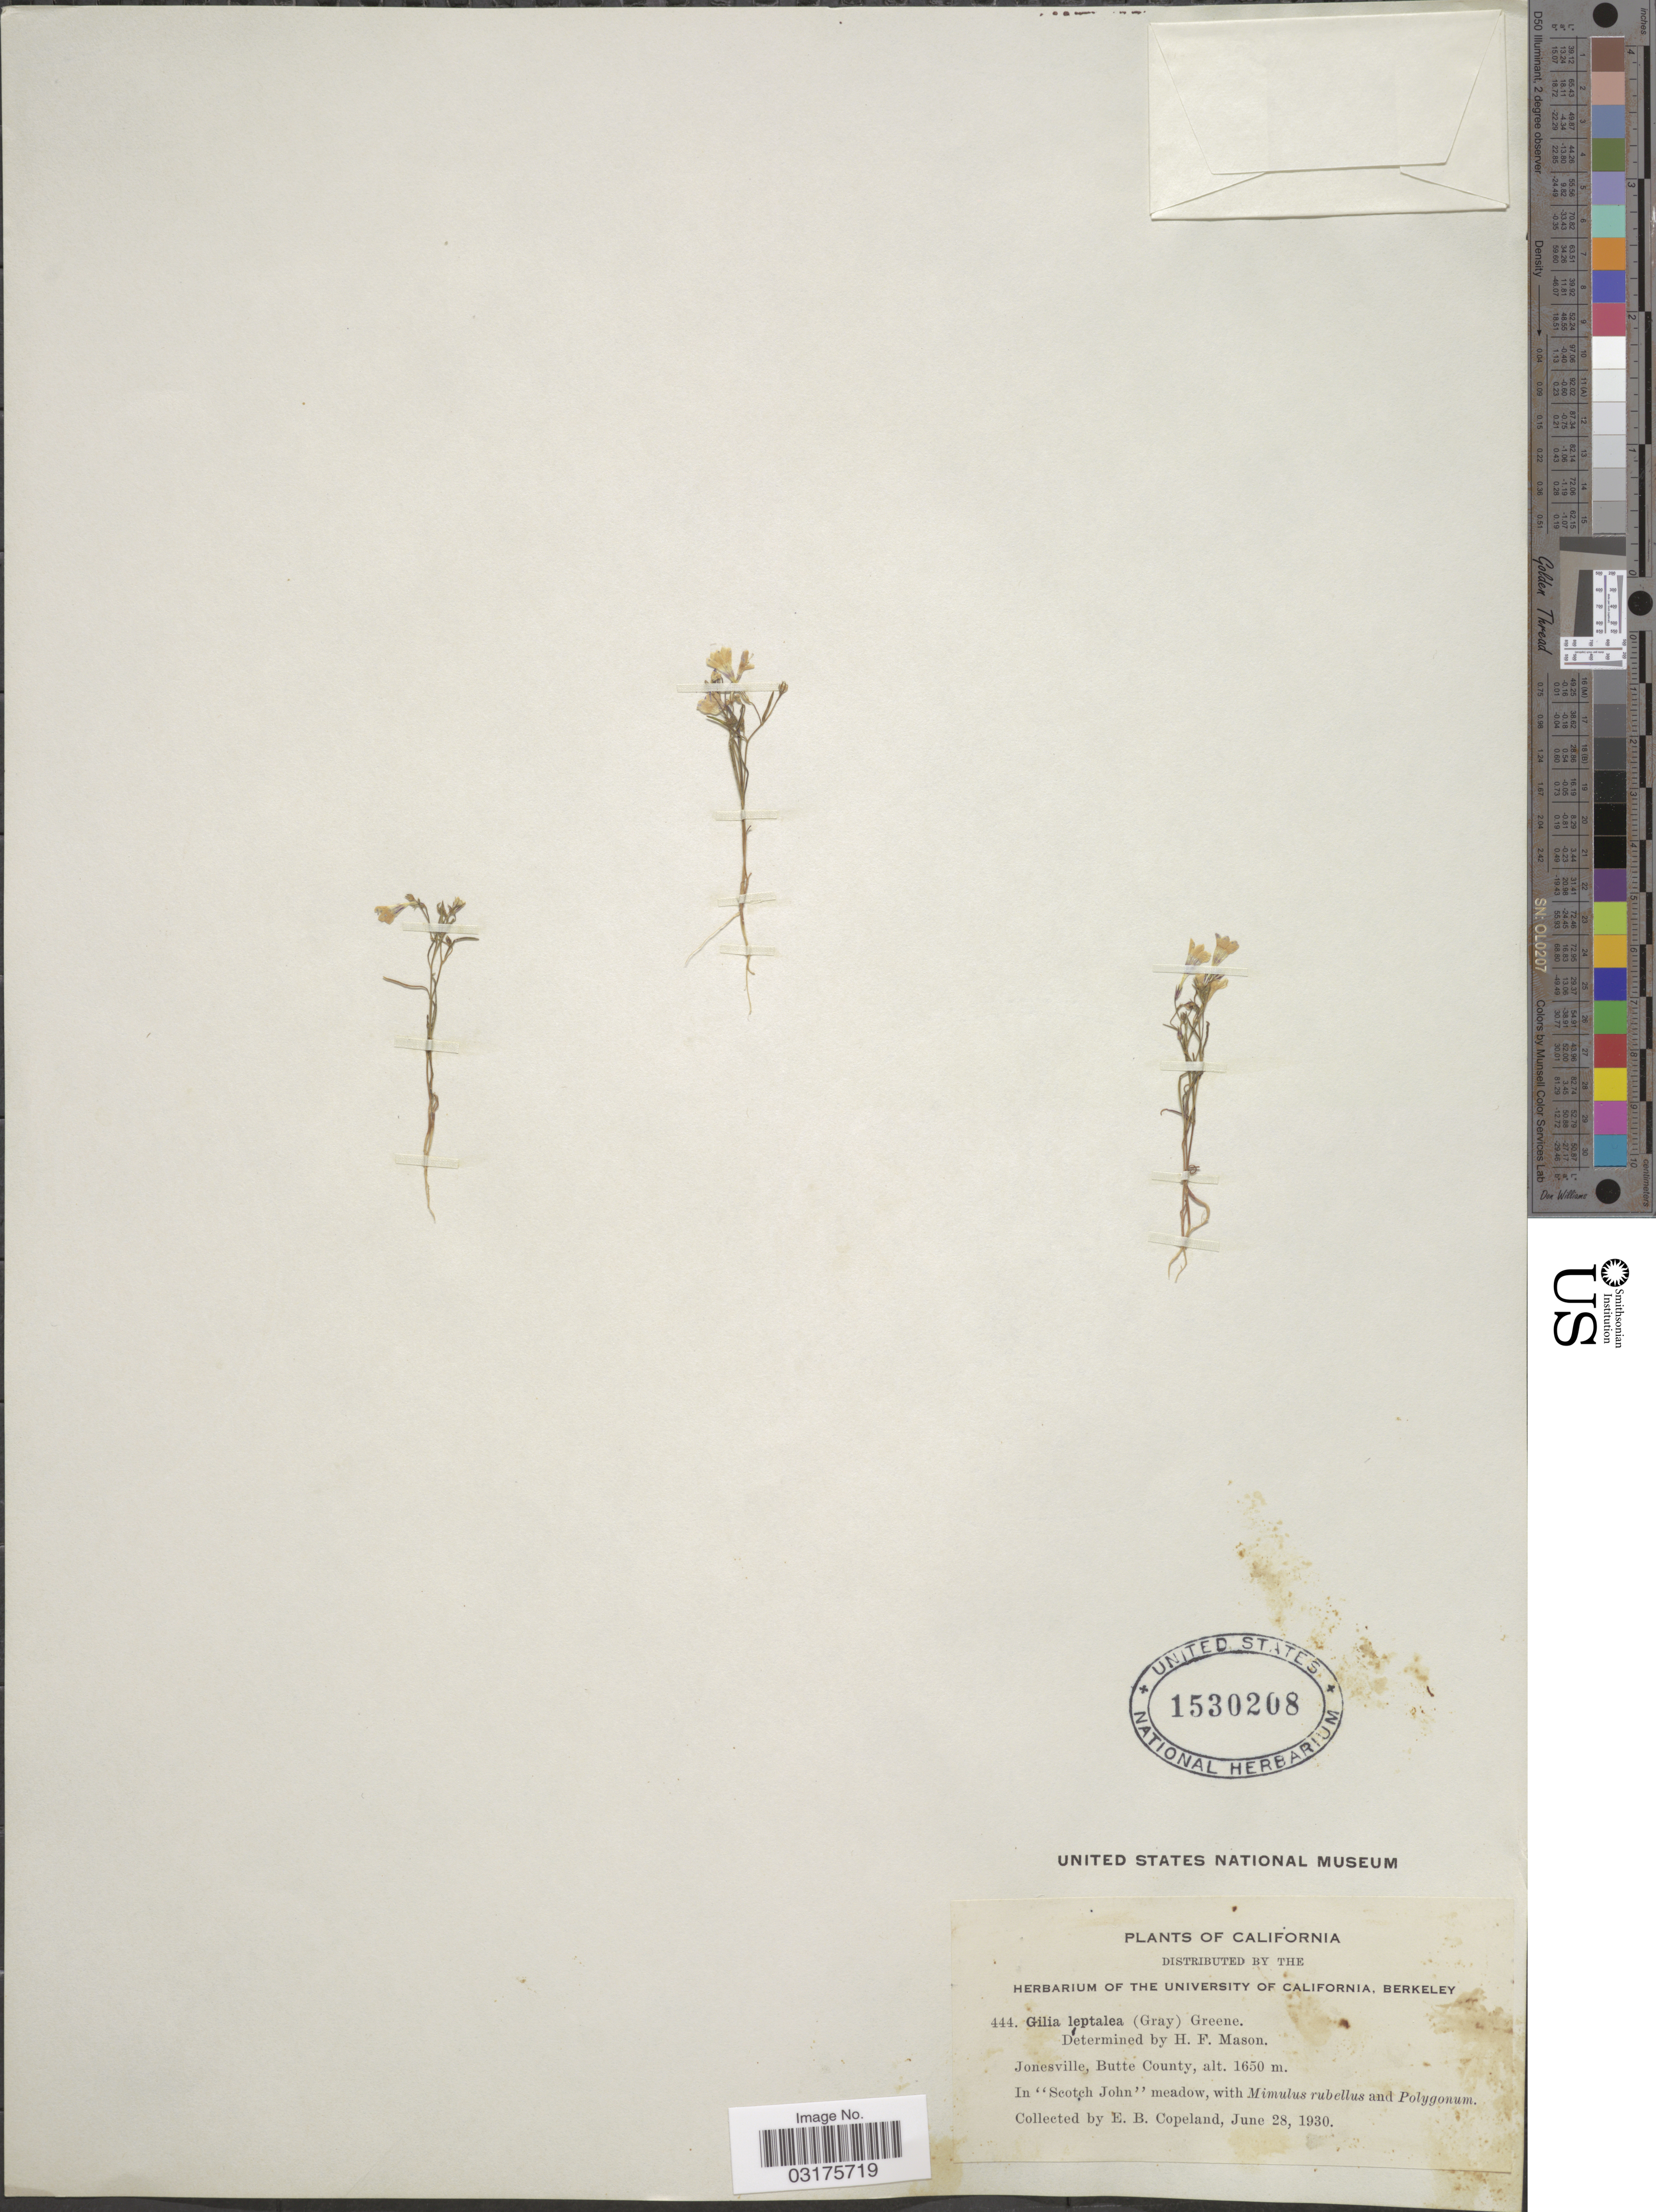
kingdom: Plantae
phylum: Tracheophyta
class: Magnoliopsida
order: Ericales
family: Polemoniaceae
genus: Navarretia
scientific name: Navarretia leptalea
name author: (A. Gray) L.A. Johnson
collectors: E. B. Copeland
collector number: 444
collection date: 1930-06-28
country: United States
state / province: California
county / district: Butte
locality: Jonesville, Butte County. In "Scotch John" meadow.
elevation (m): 1650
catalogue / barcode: US 1530208